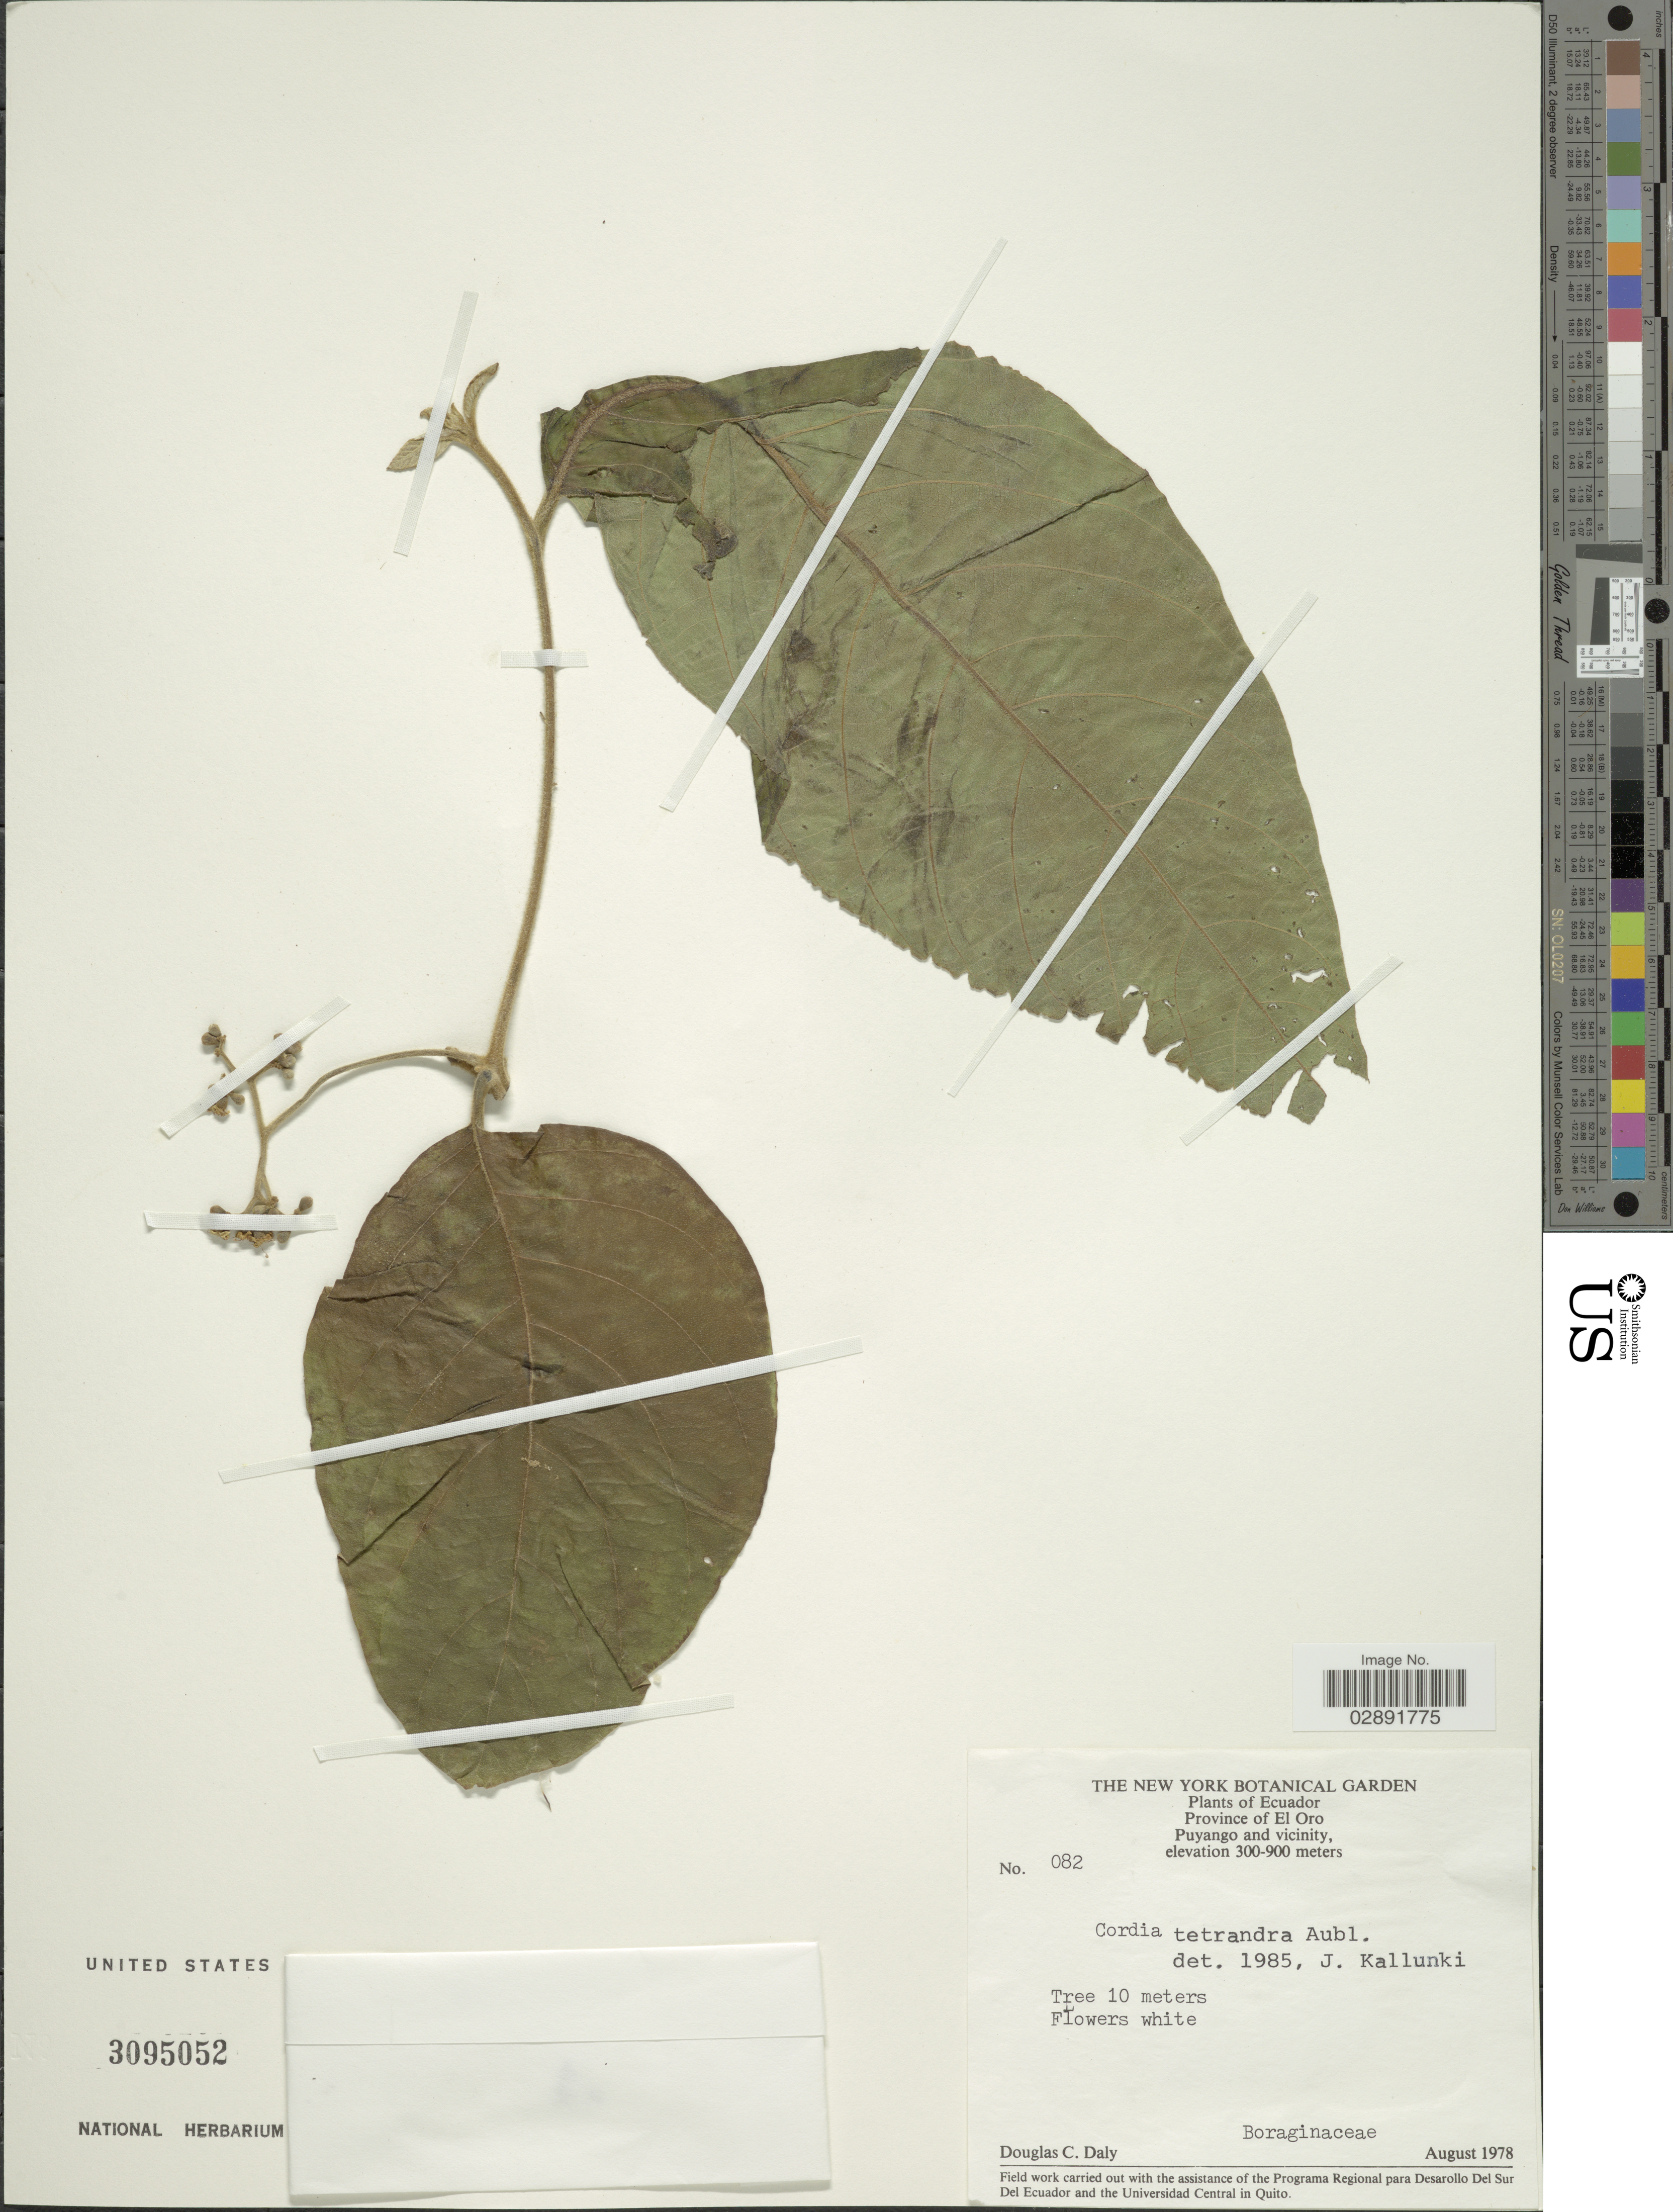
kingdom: Plantae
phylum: Tracheophyta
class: Magnoliopsida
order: Boraginales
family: Cordiaceae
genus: Cordia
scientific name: Cordia tetrandra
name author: Aubl.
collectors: D. C. Daly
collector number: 082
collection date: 1978-08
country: Ecuador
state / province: El Oro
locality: Puyango and vicinity.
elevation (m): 300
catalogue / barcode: US 3095052